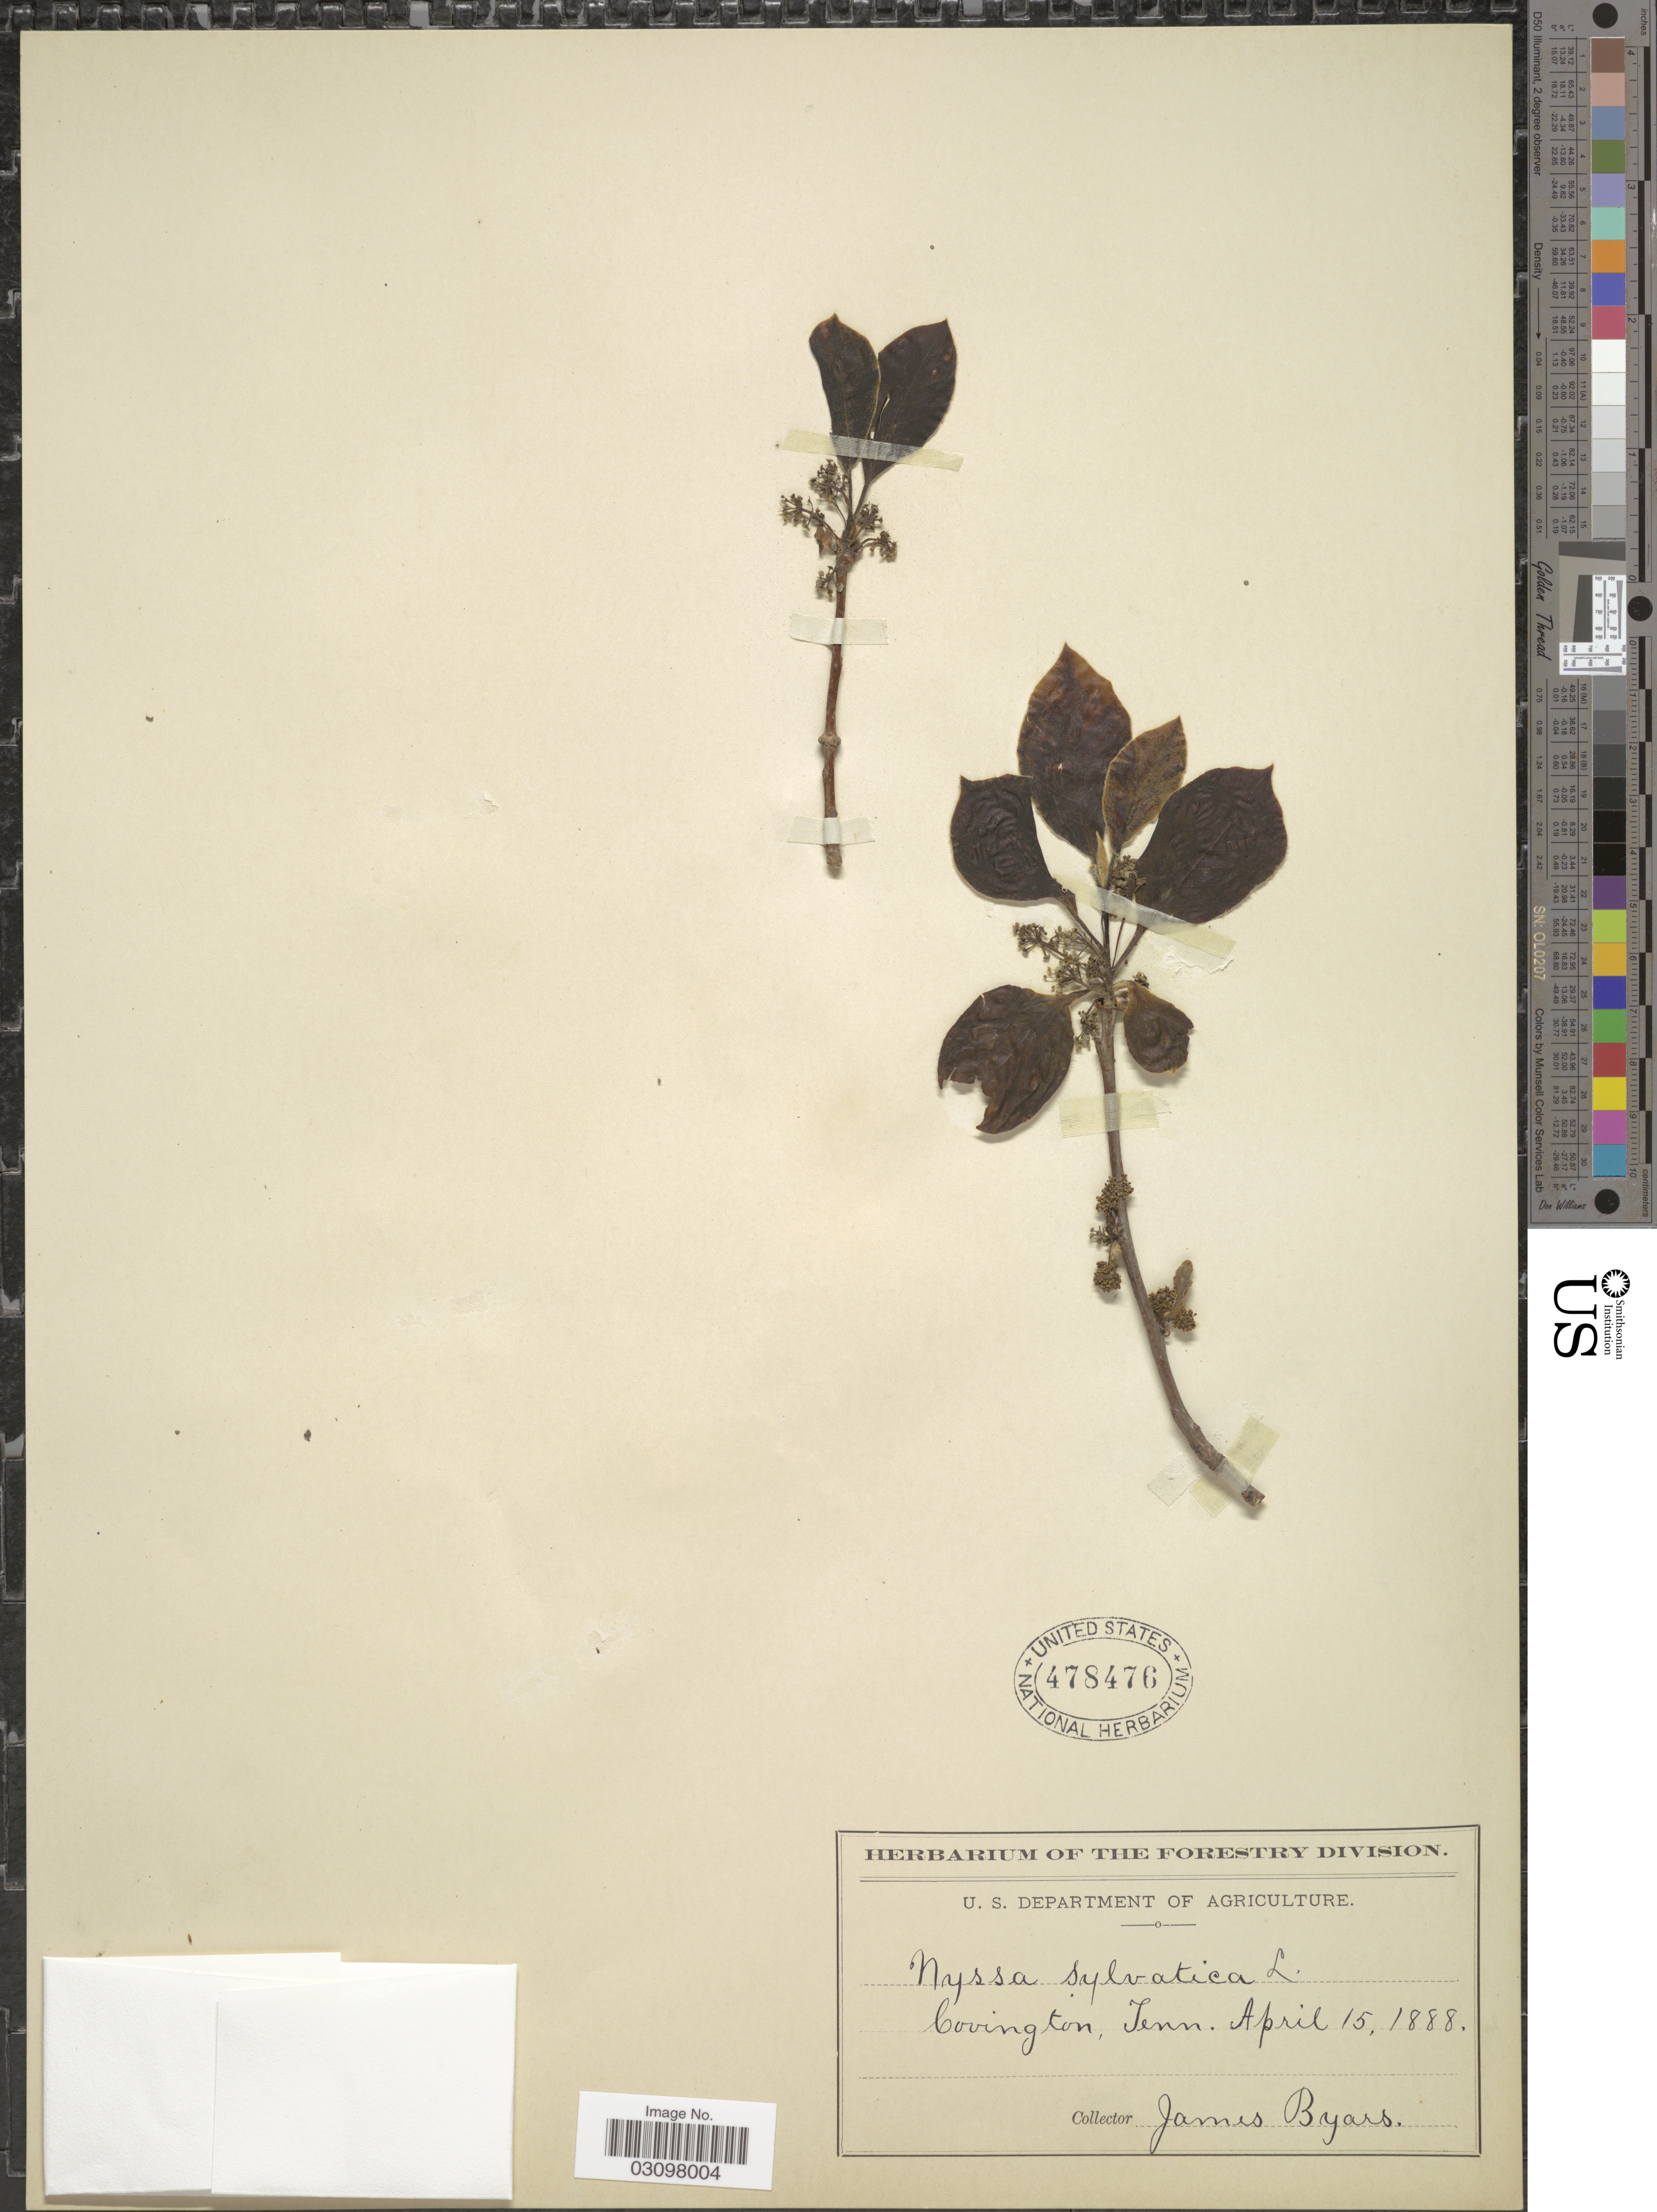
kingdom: Plantae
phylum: Tracheophyta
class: Magnoliopsida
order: Cornales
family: Nyssaceae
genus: Nyssa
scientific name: Nyssa sylvatica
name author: Marshall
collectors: J. Byars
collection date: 1888-04-15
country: United States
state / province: Tennessee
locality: Covington, Tenn.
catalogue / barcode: US 478476